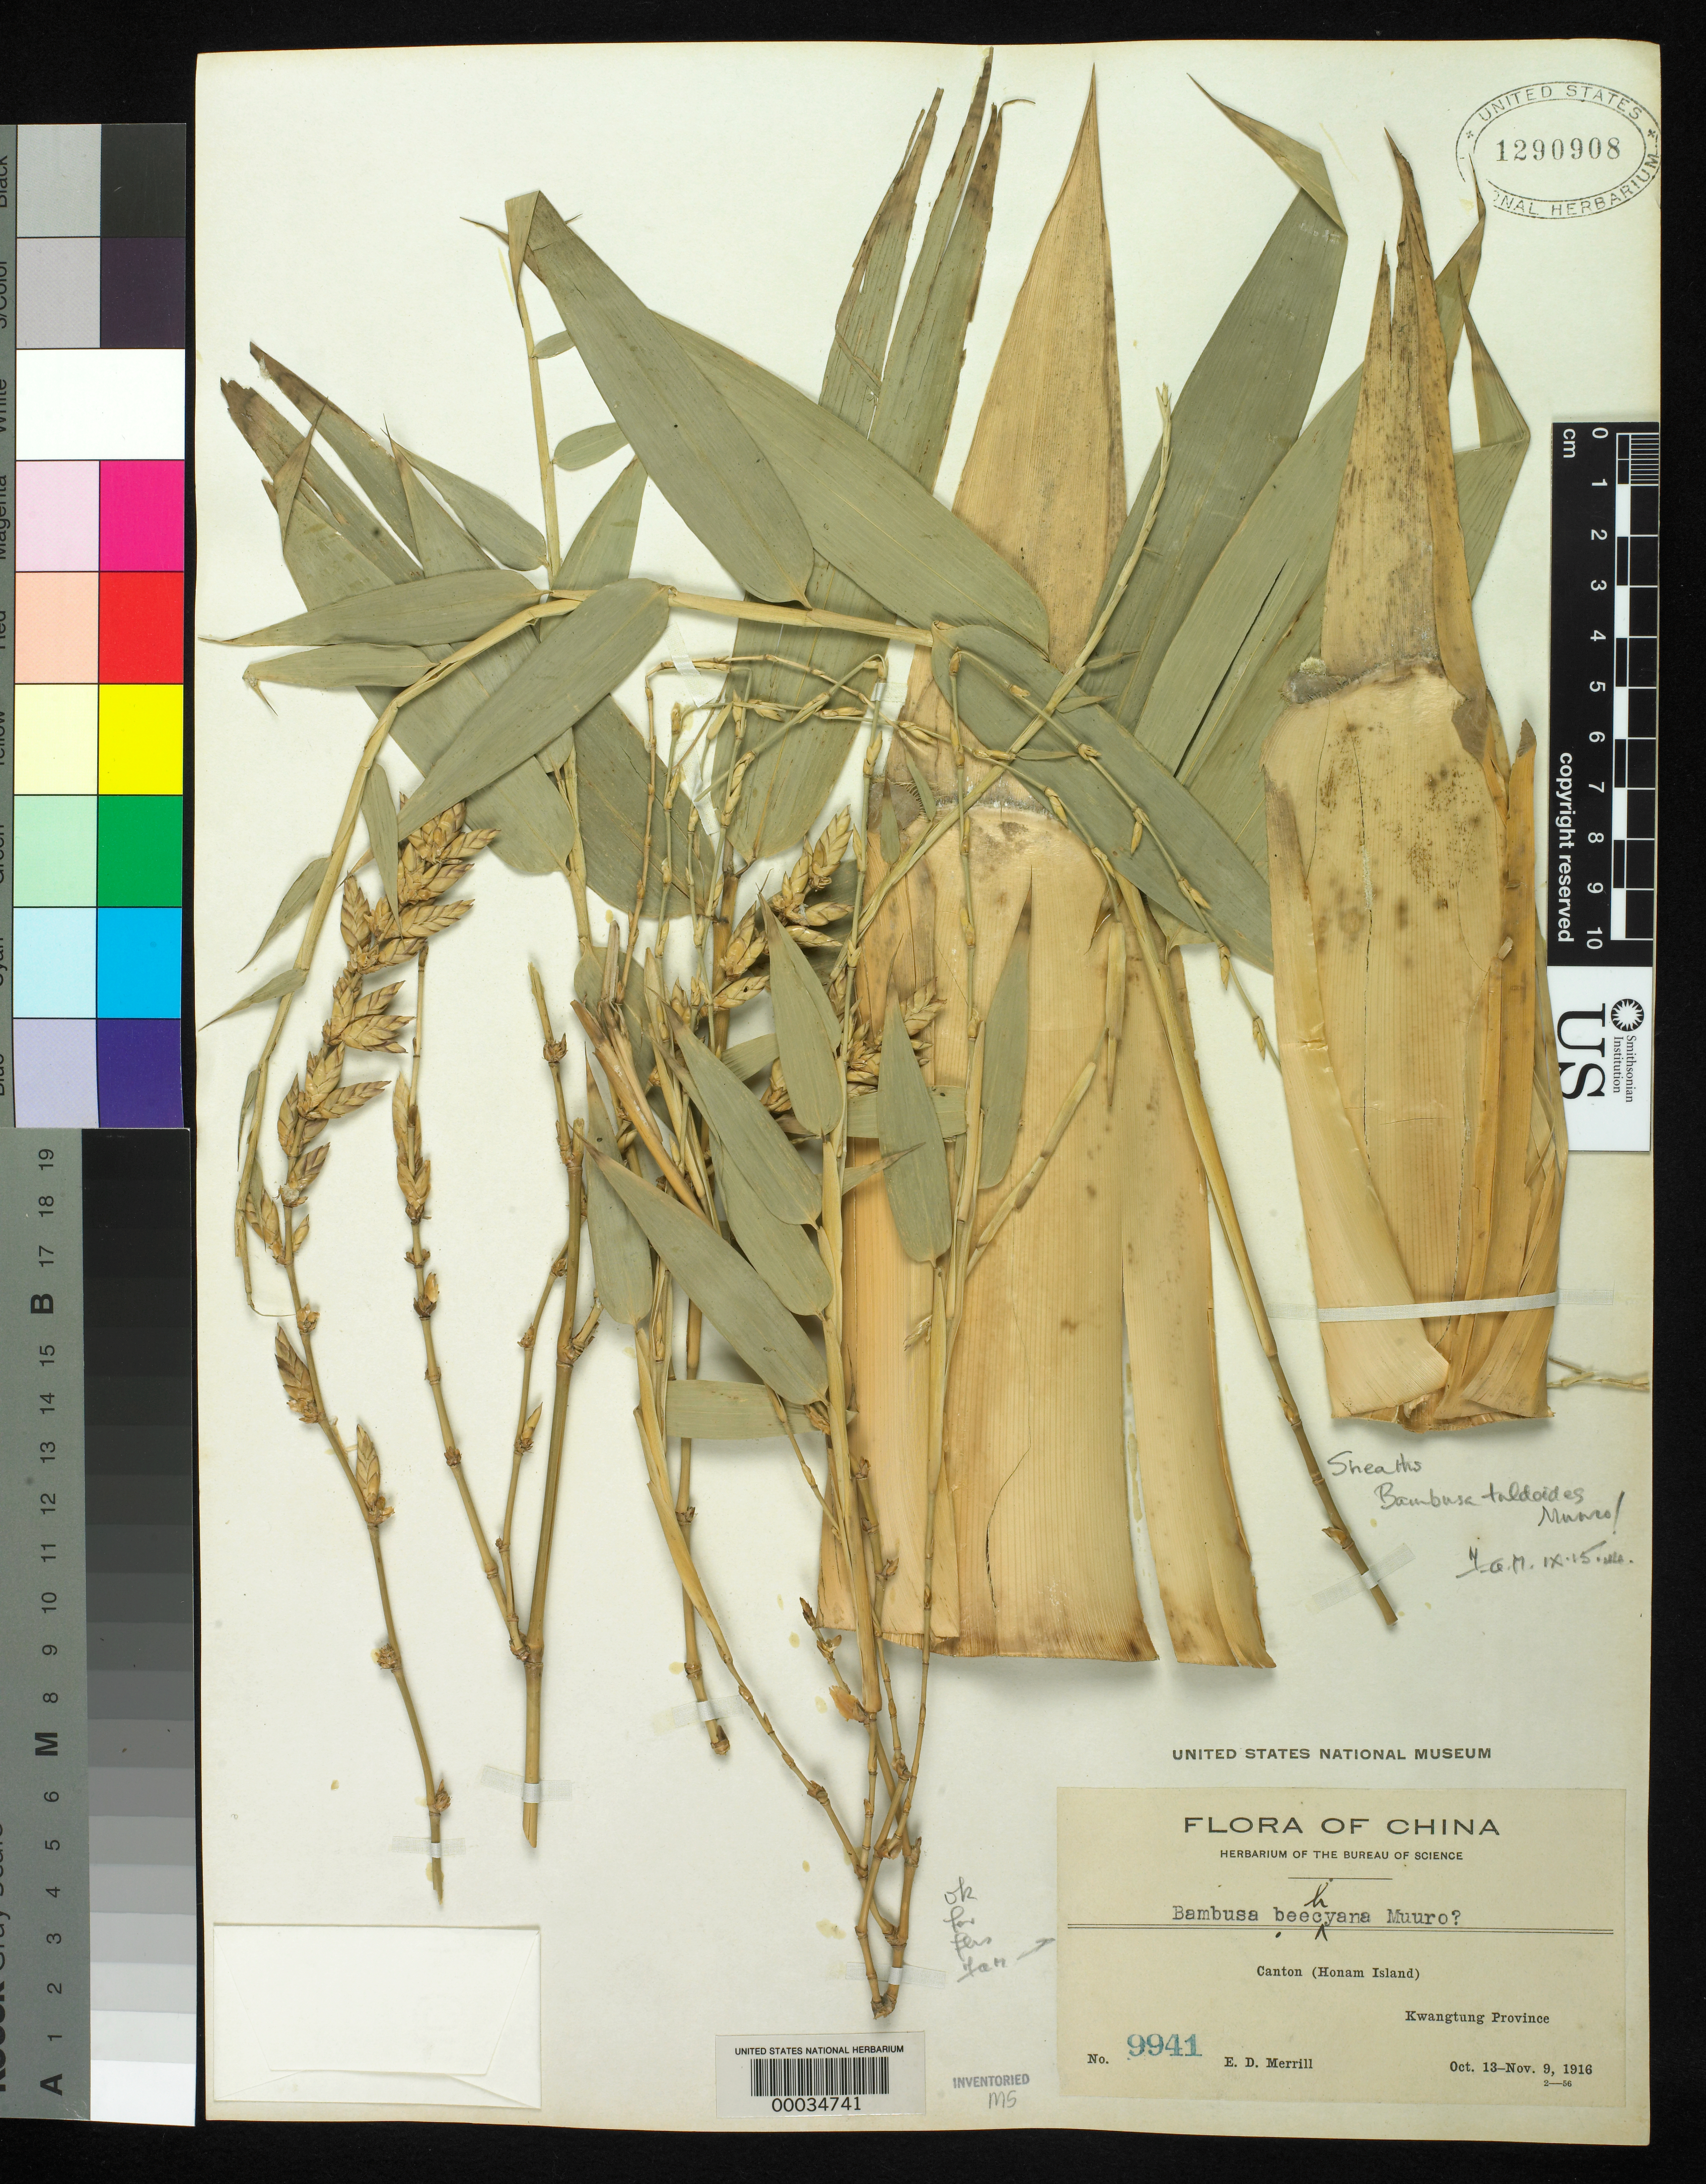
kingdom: Plantae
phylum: Tracheophyta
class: Liliopsida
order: Poales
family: Poaceae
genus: Bambusa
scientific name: Bambusa beecheyana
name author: Munro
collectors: E. D. Merrill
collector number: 9941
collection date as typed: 13 Oct 1916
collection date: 1916-10-13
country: China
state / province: Guangdong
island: Honam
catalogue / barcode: US 1290908